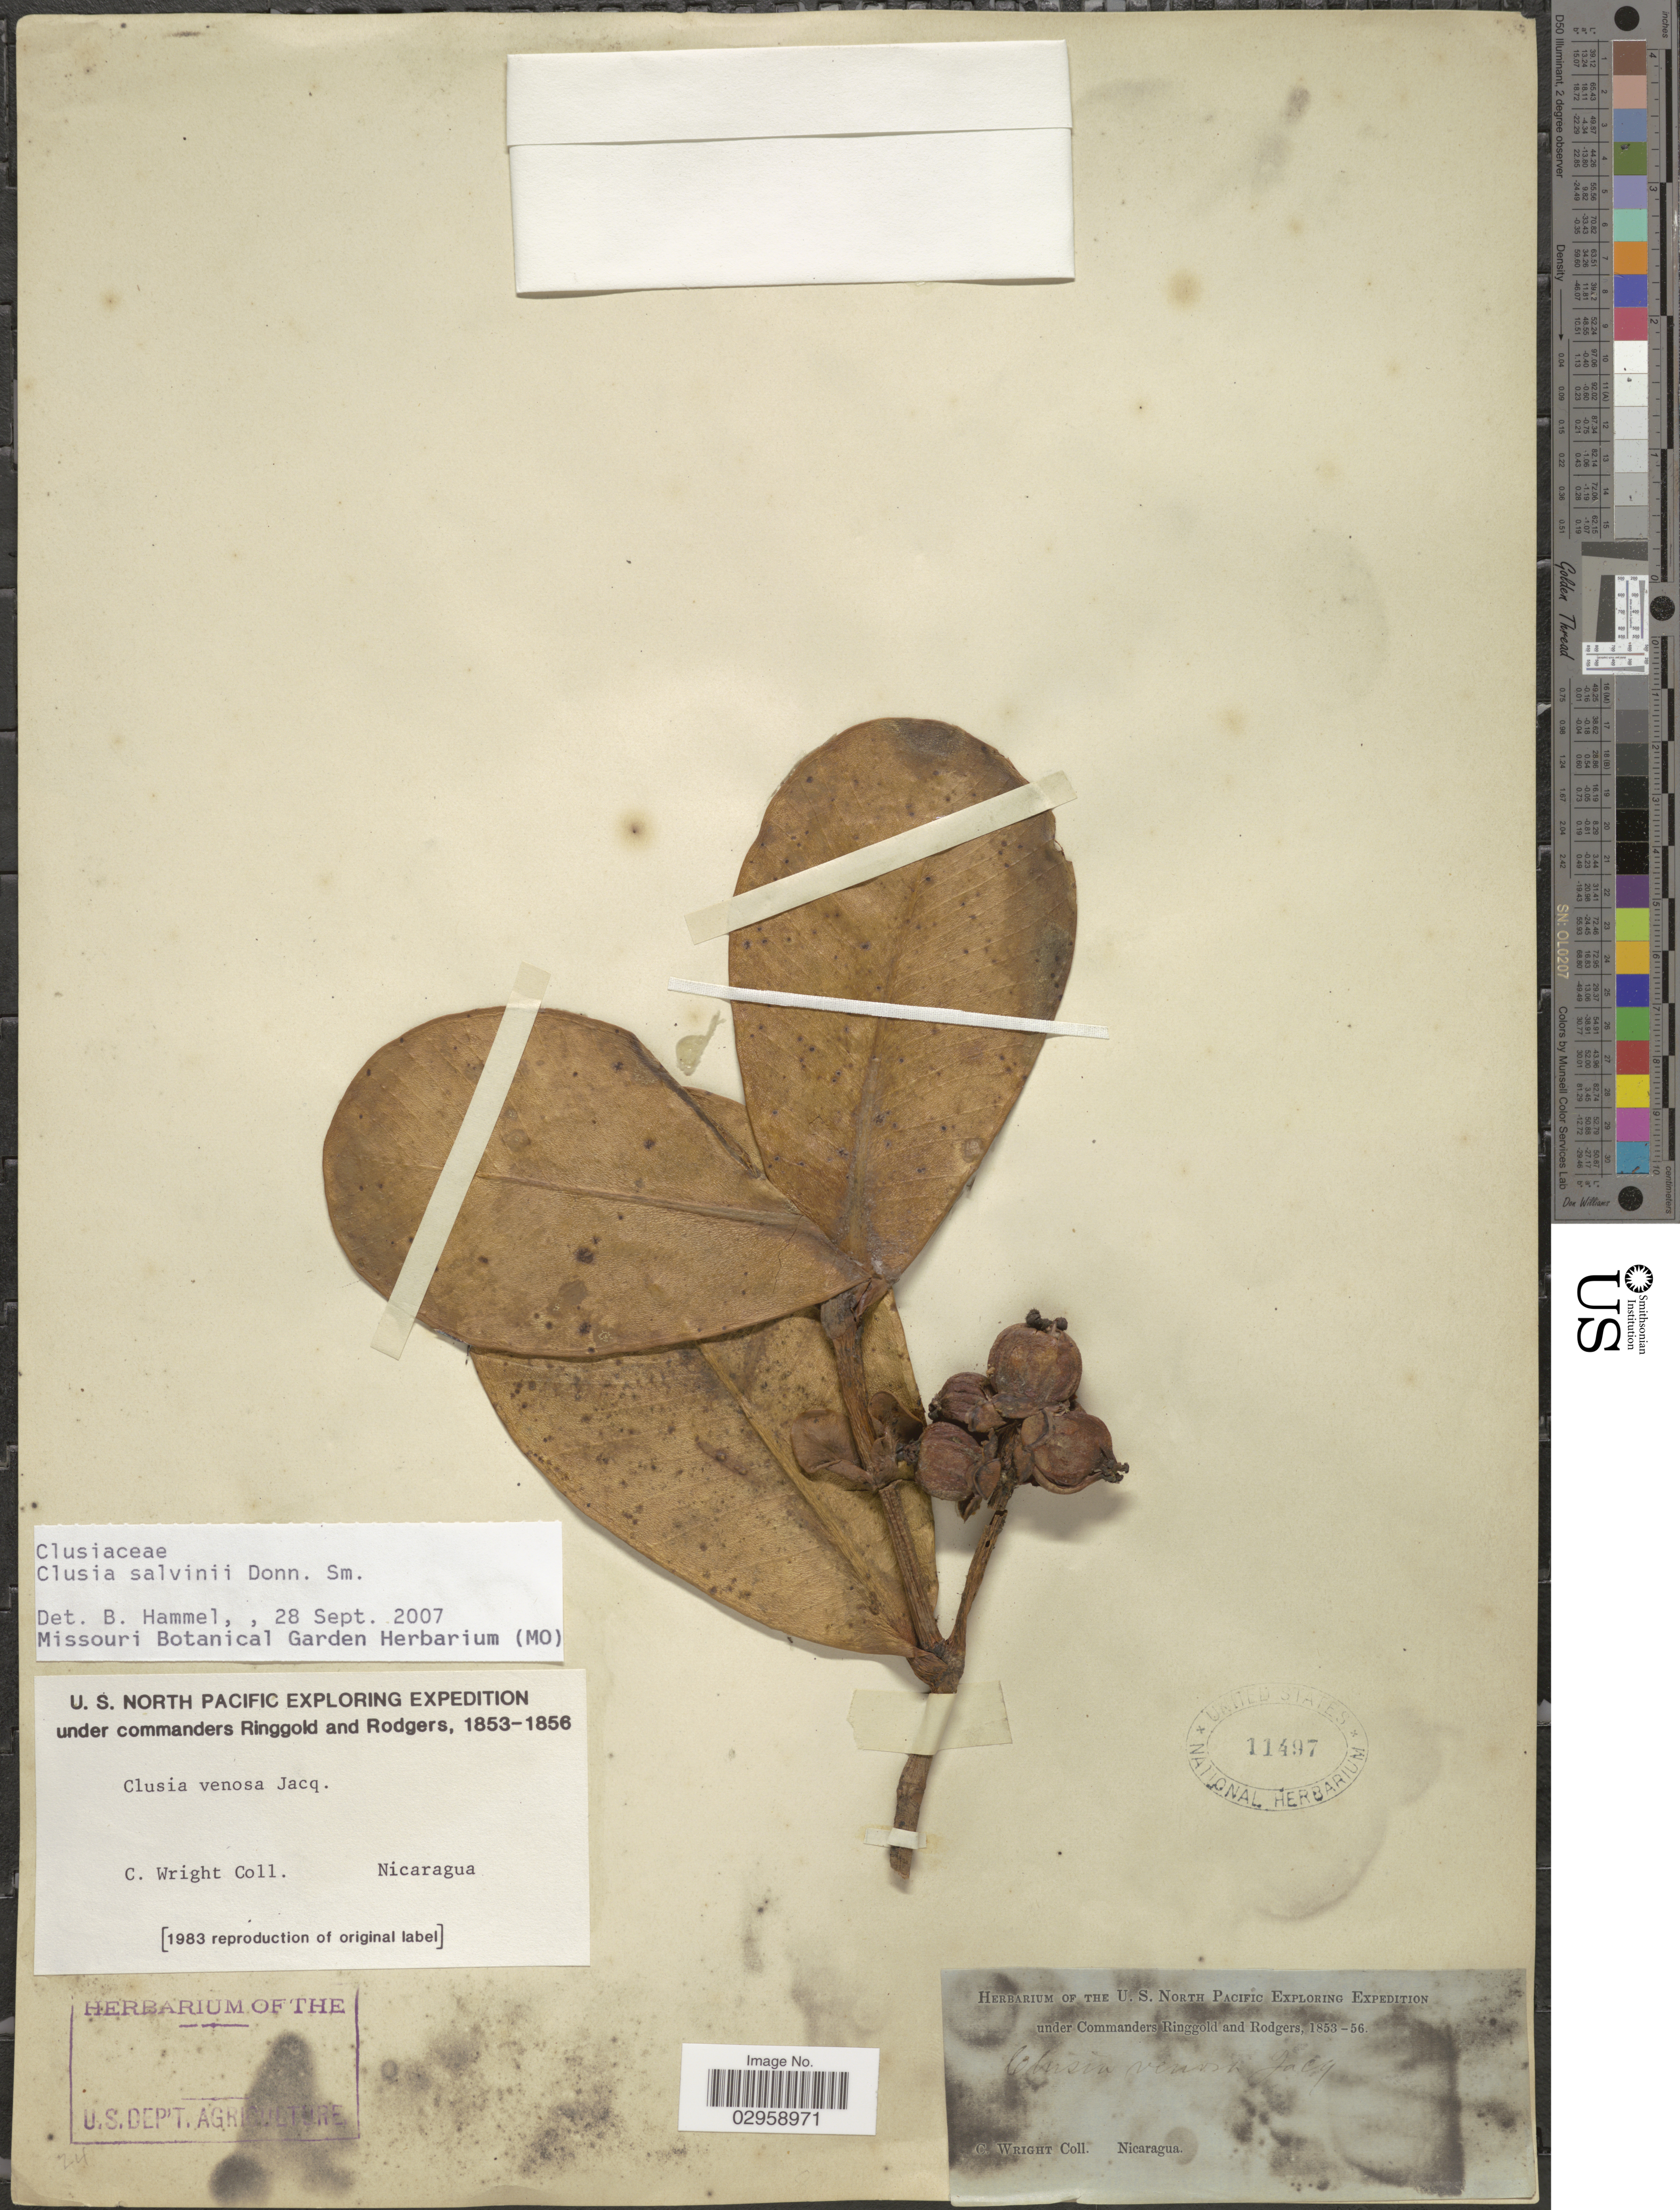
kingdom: Plantae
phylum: Tracheophyta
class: Magnoliopsida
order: Malpighiales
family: Clusiaceae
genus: Clusia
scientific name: Clusia salvinii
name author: Donn. Sm.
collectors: C. Wright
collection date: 1853/1856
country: Nicaragua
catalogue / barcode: US 11497